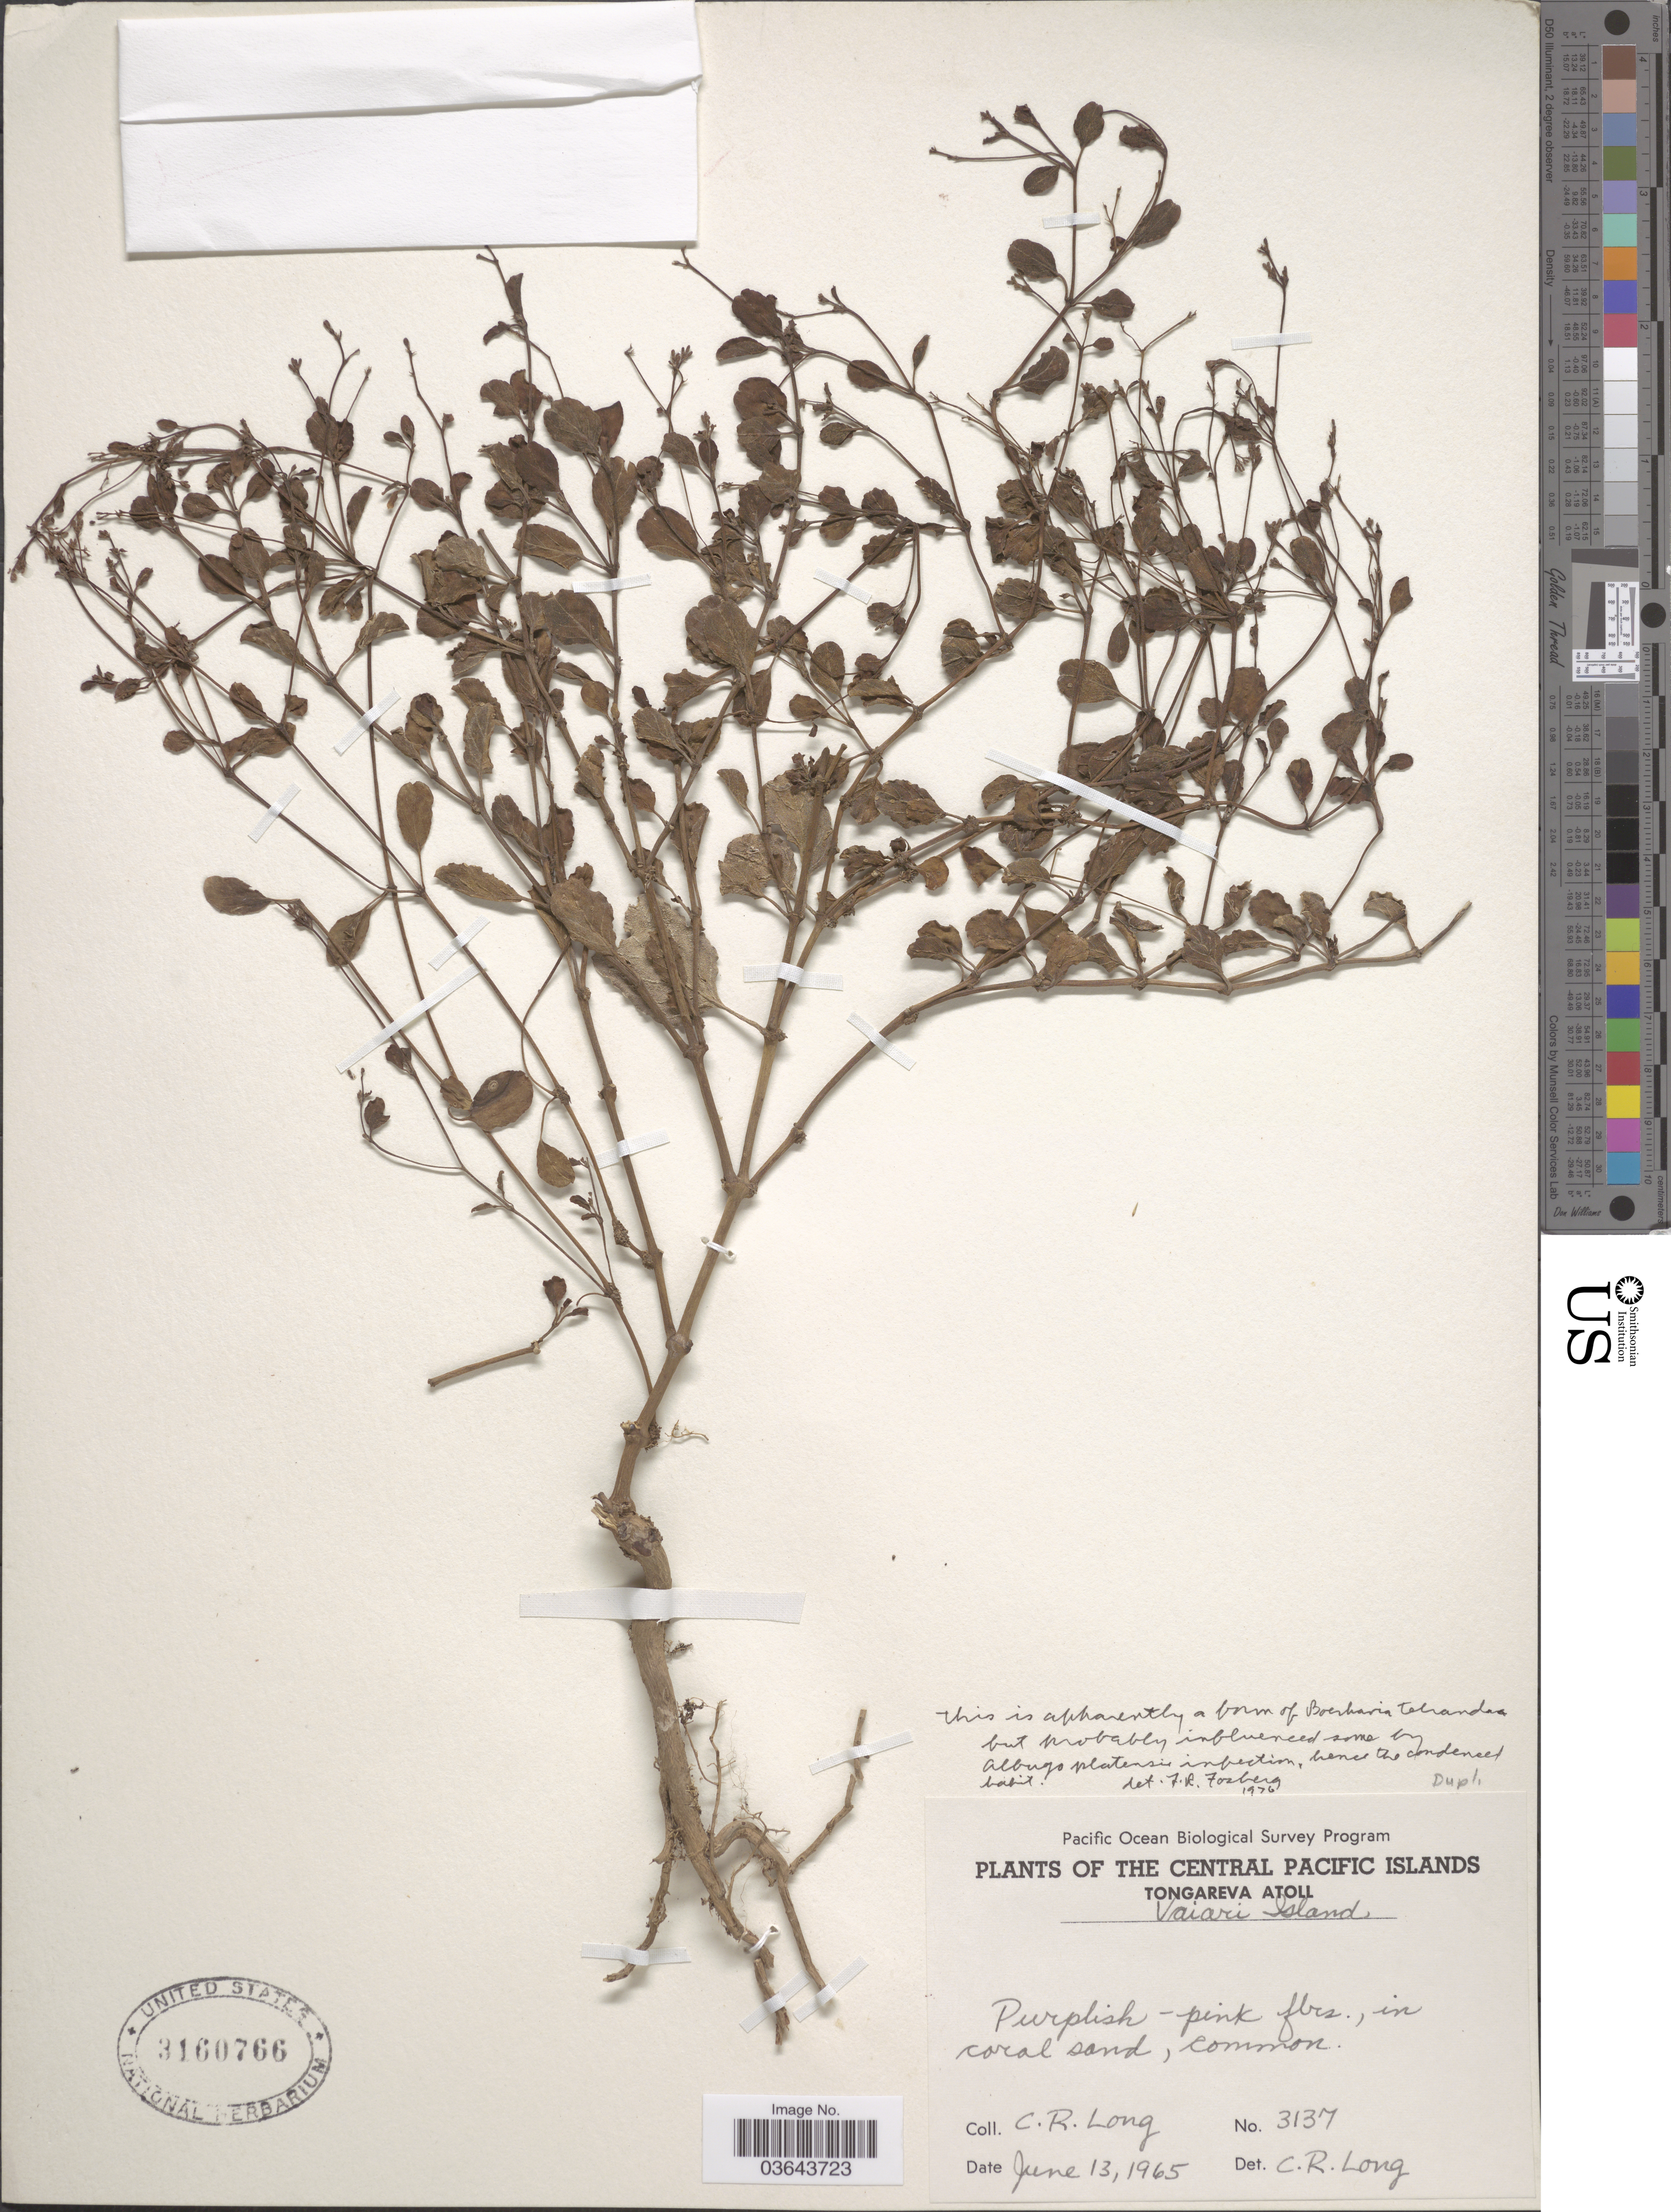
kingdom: Plantae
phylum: Tracheophyta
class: Magnoliopsida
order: Caryophyllales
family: Nyctaginaceae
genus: Boerhavia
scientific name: Boerhavia tetrandra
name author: G. Forst.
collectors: C. R. Long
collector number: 3137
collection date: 1965-06-13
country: Cook Islands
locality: The Central Pacific Islands. Tongareva Atoll. Vaiari Island.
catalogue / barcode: US 3160766